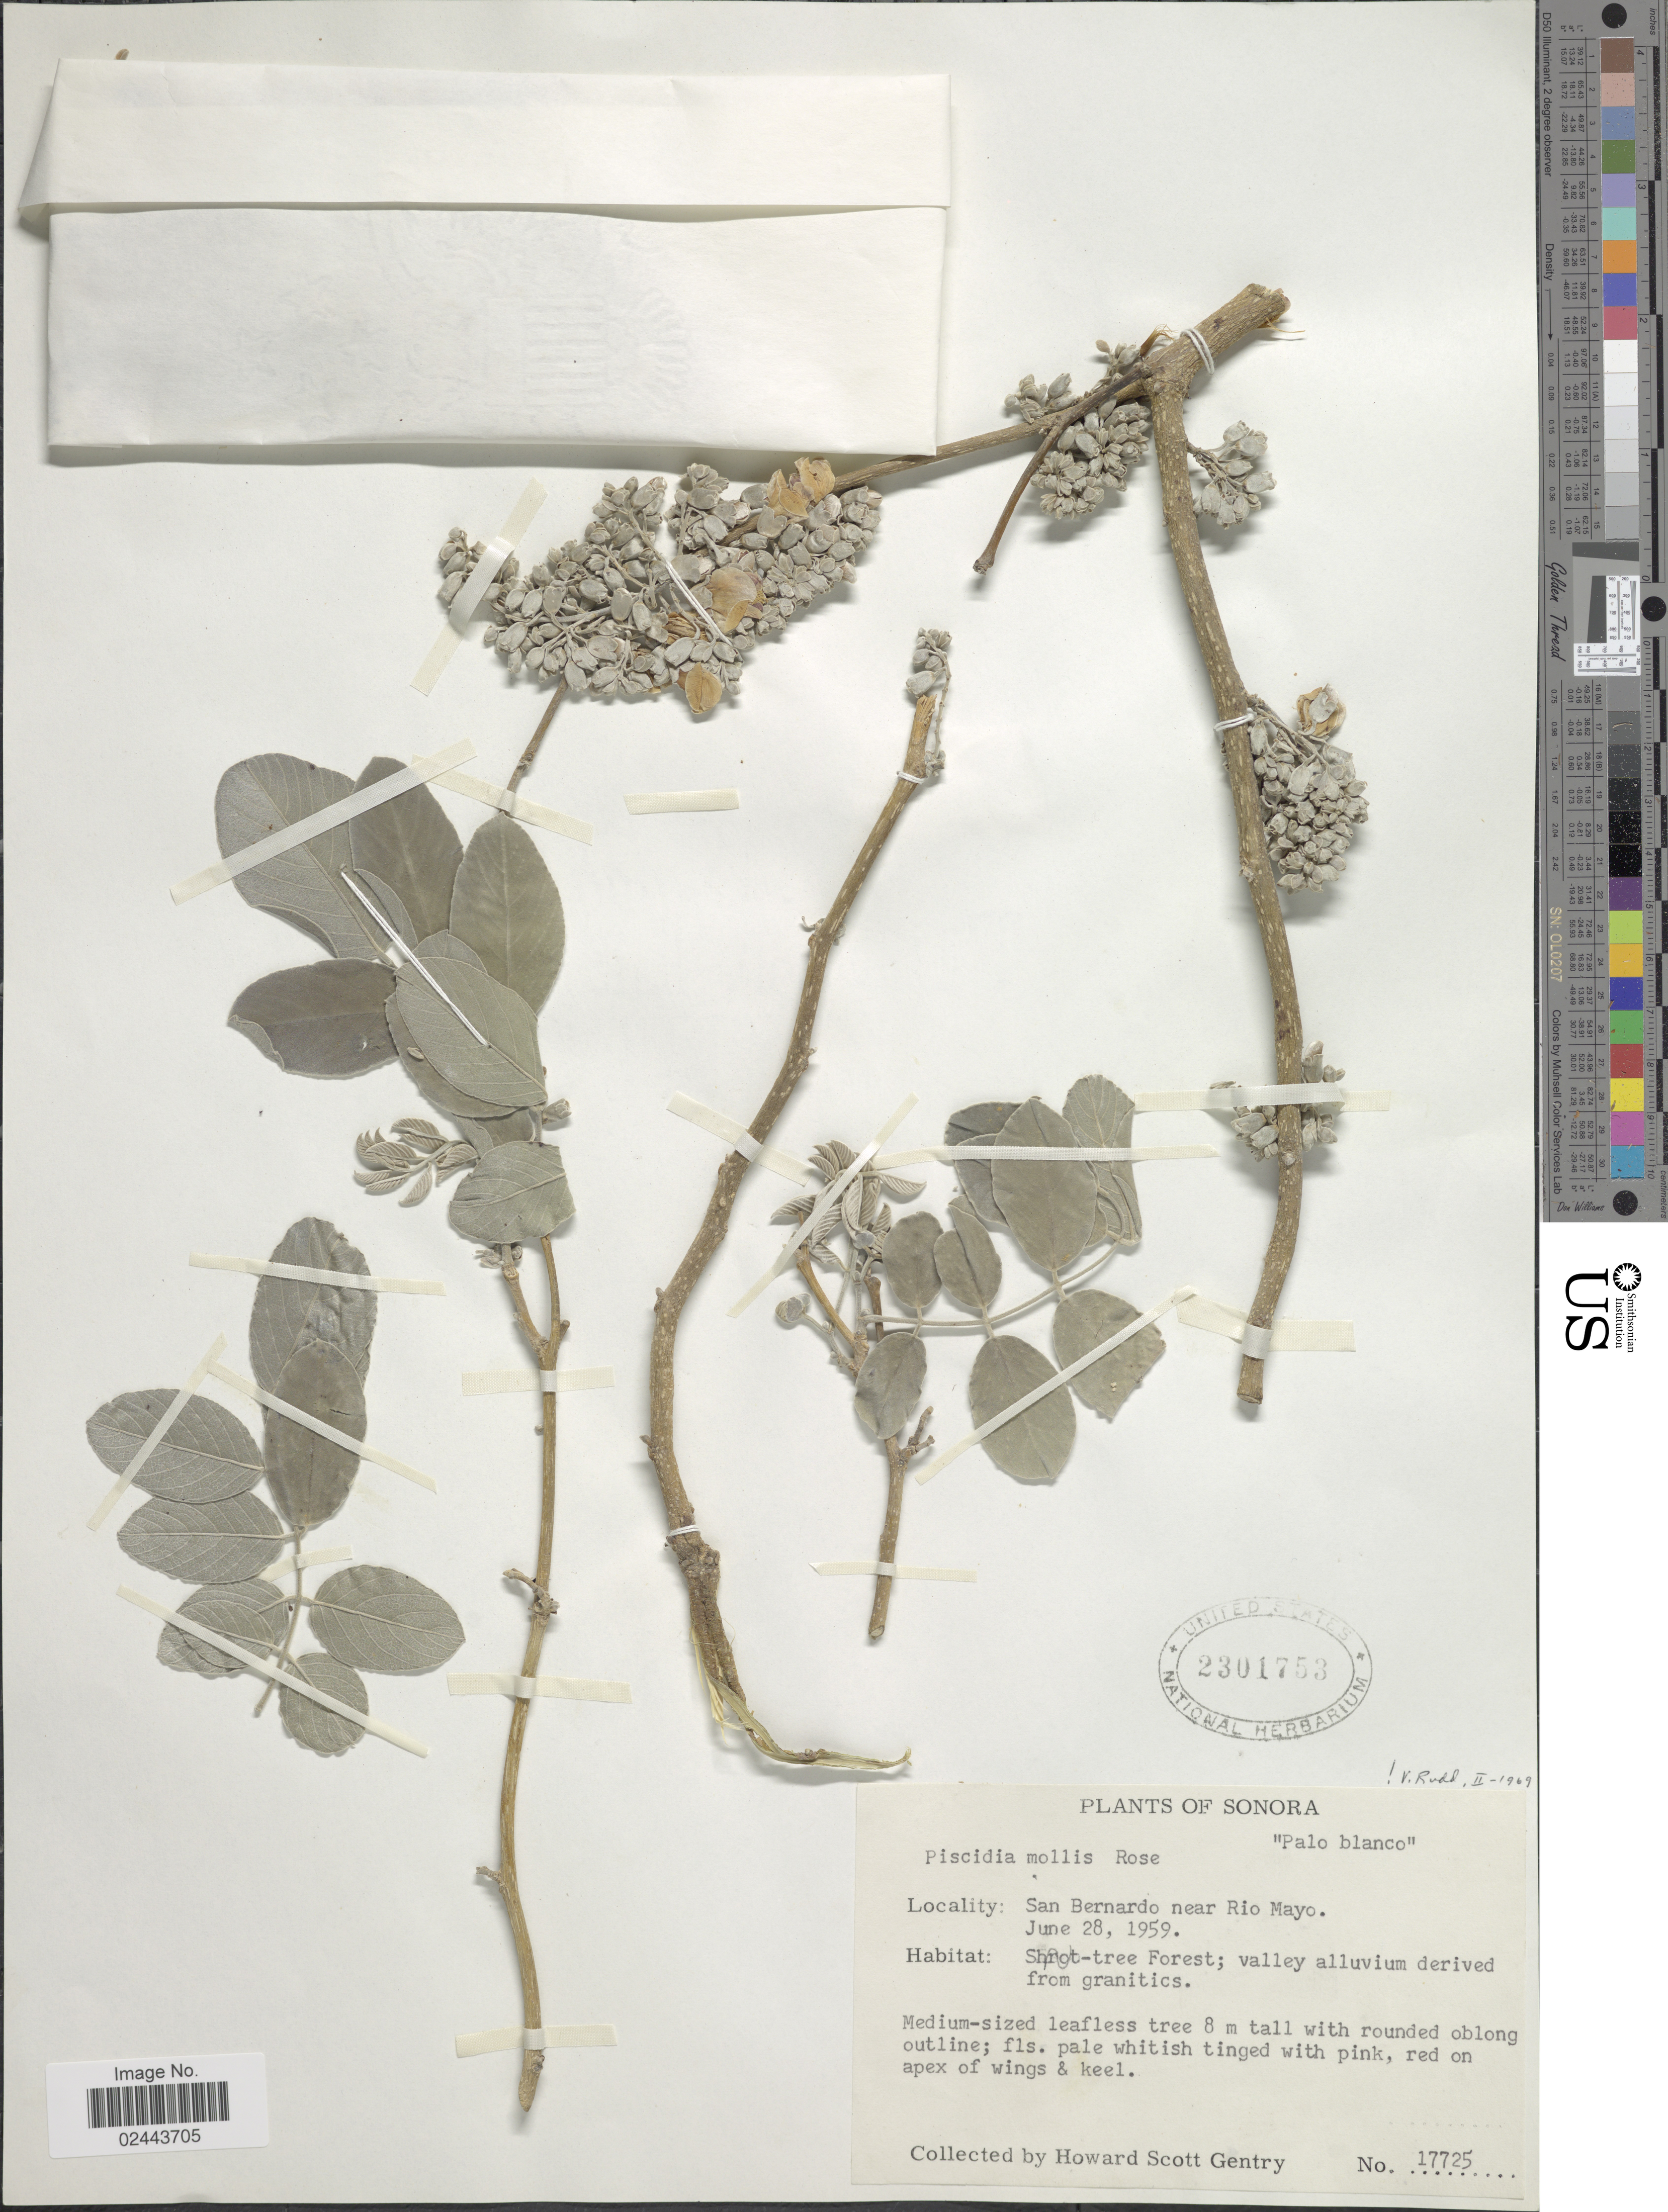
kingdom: Plantae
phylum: Tracheophyta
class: Magnoliopsida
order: Fabales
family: Fabaceae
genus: Piscidia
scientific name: Piscidia mollis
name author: Rose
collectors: H. S. Gentry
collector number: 17725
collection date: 1959-06-28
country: Mexico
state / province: Sonora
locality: San Bernardo near Rio Mayo.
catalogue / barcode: US 2301753